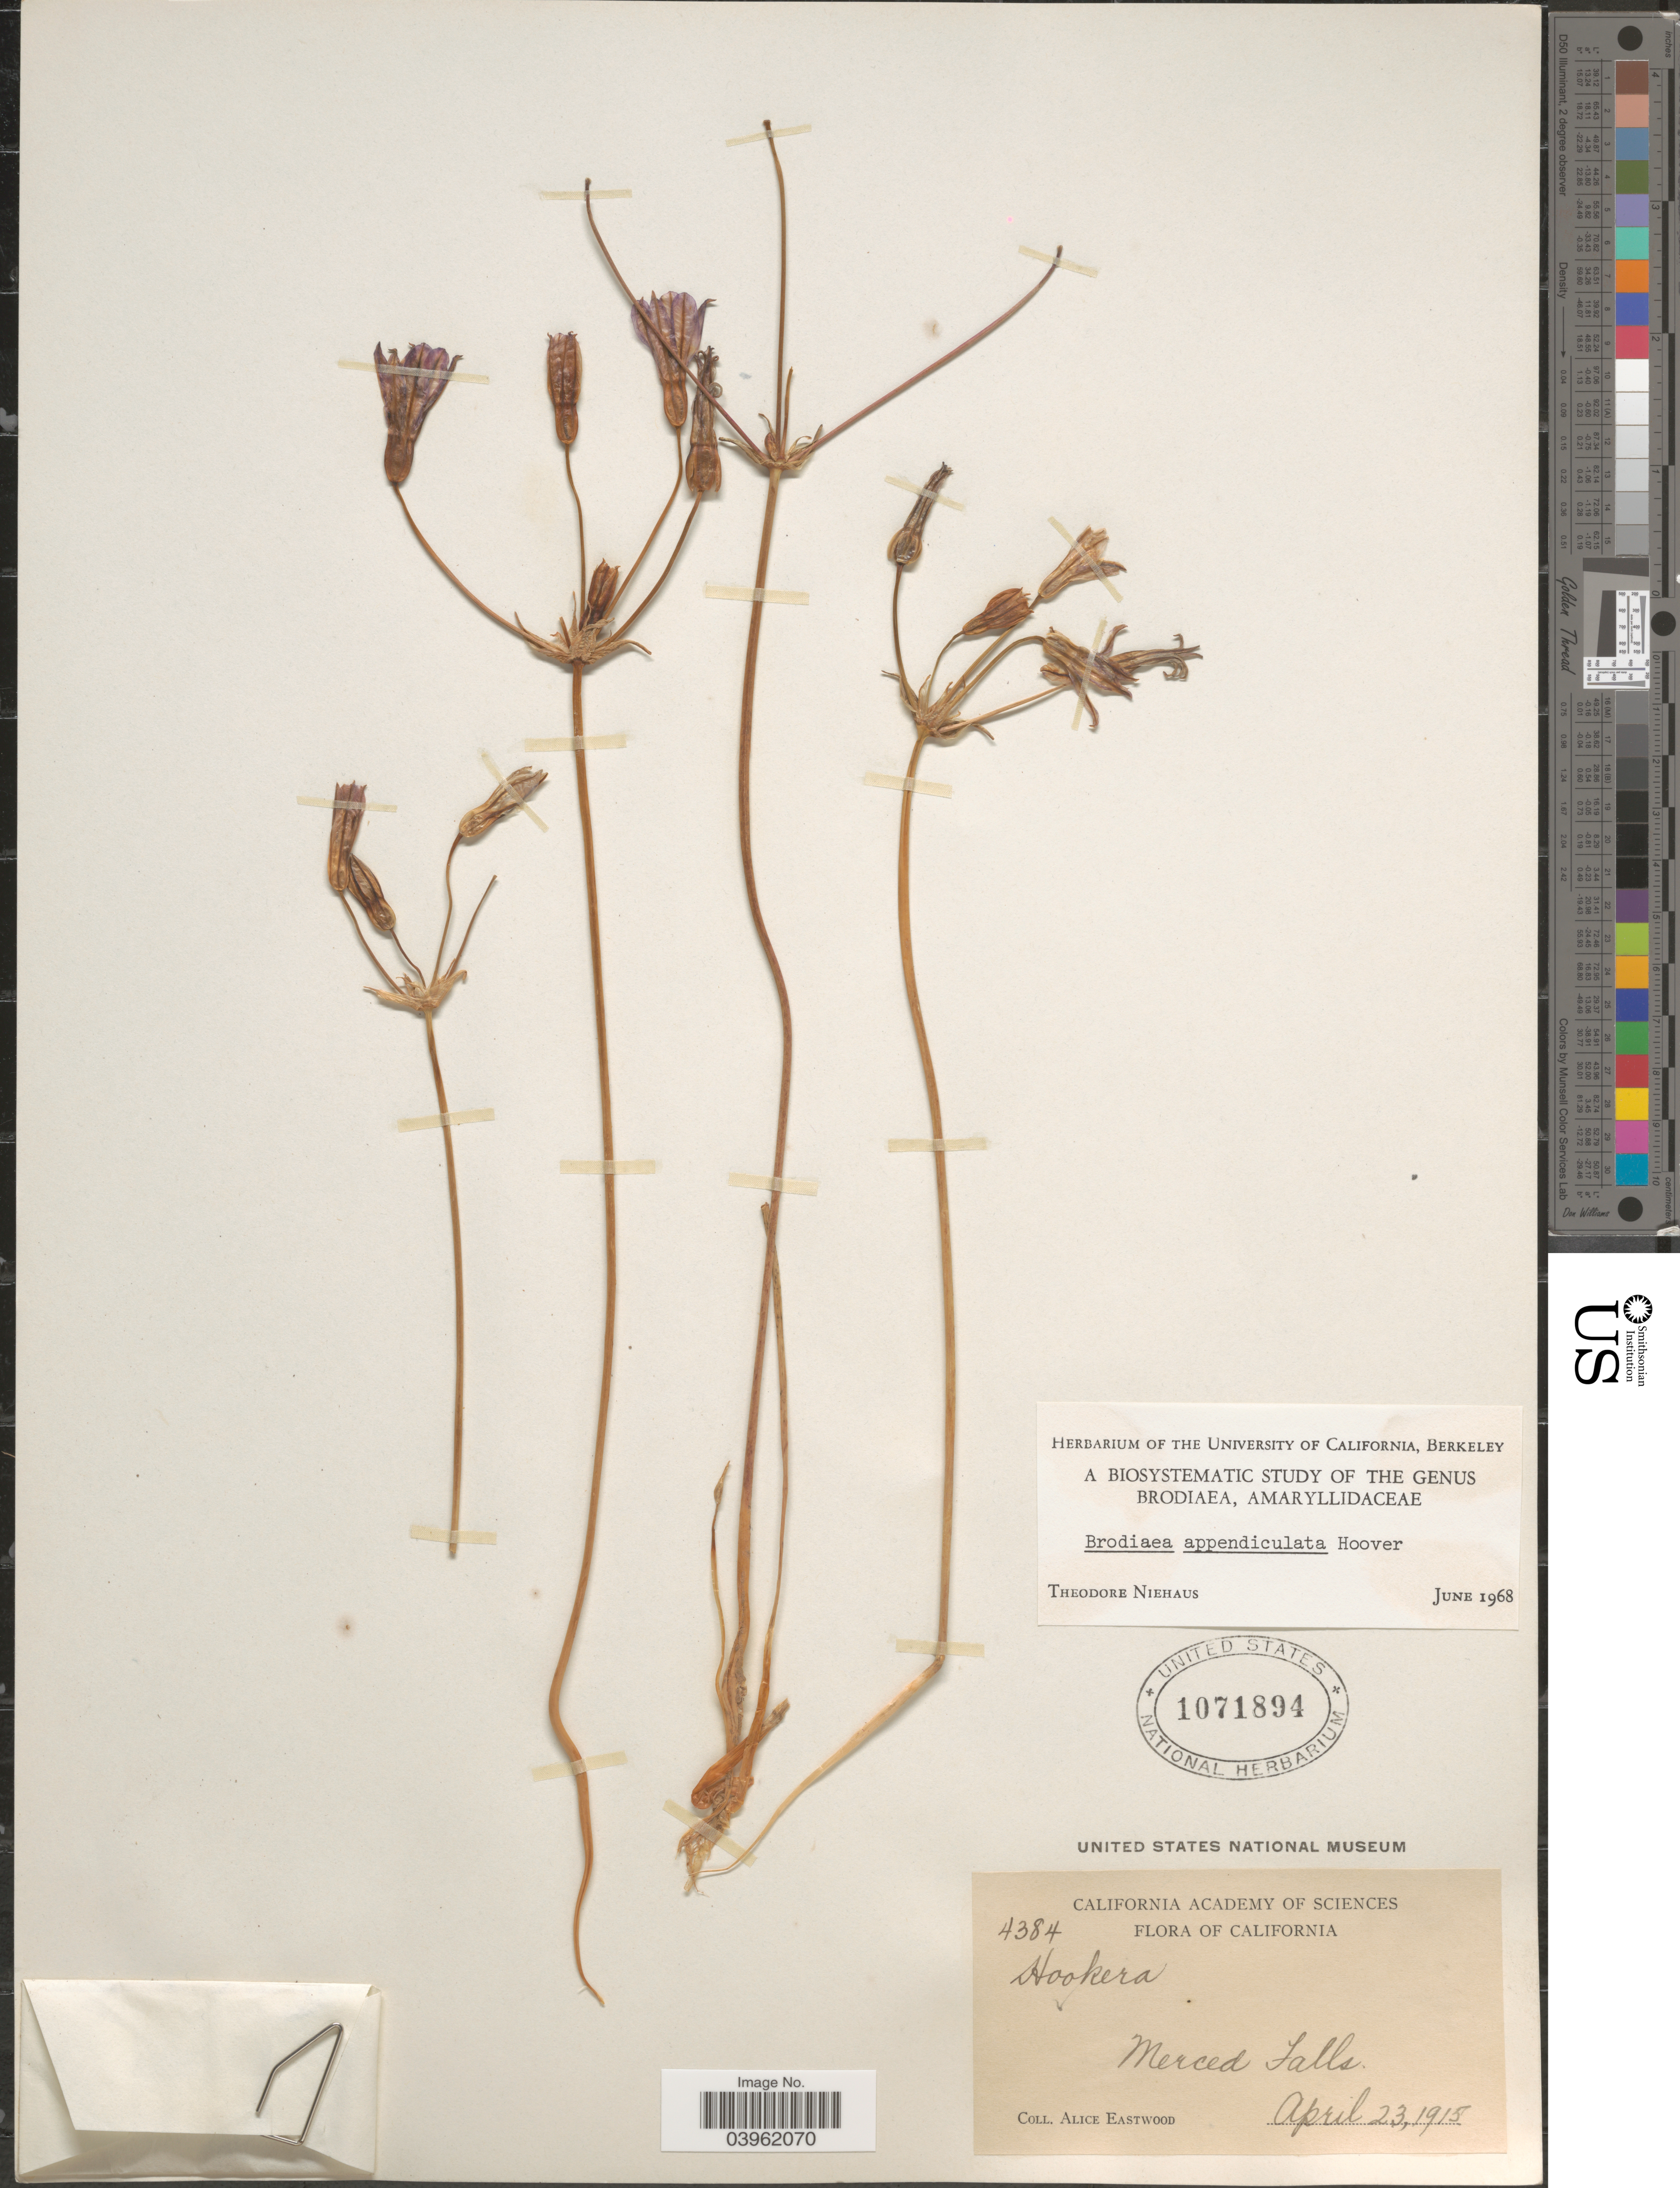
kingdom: Plantae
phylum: Tracheophyta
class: Liliopsida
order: Asparagales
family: Asparagaceae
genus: Brodiaea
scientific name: Brodiaea appendiculata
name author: Hoover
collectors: A. Eastwood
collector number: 4384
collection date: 1915-04-23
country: United States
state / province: California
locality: Merced Falls.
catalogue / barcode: US 1071894